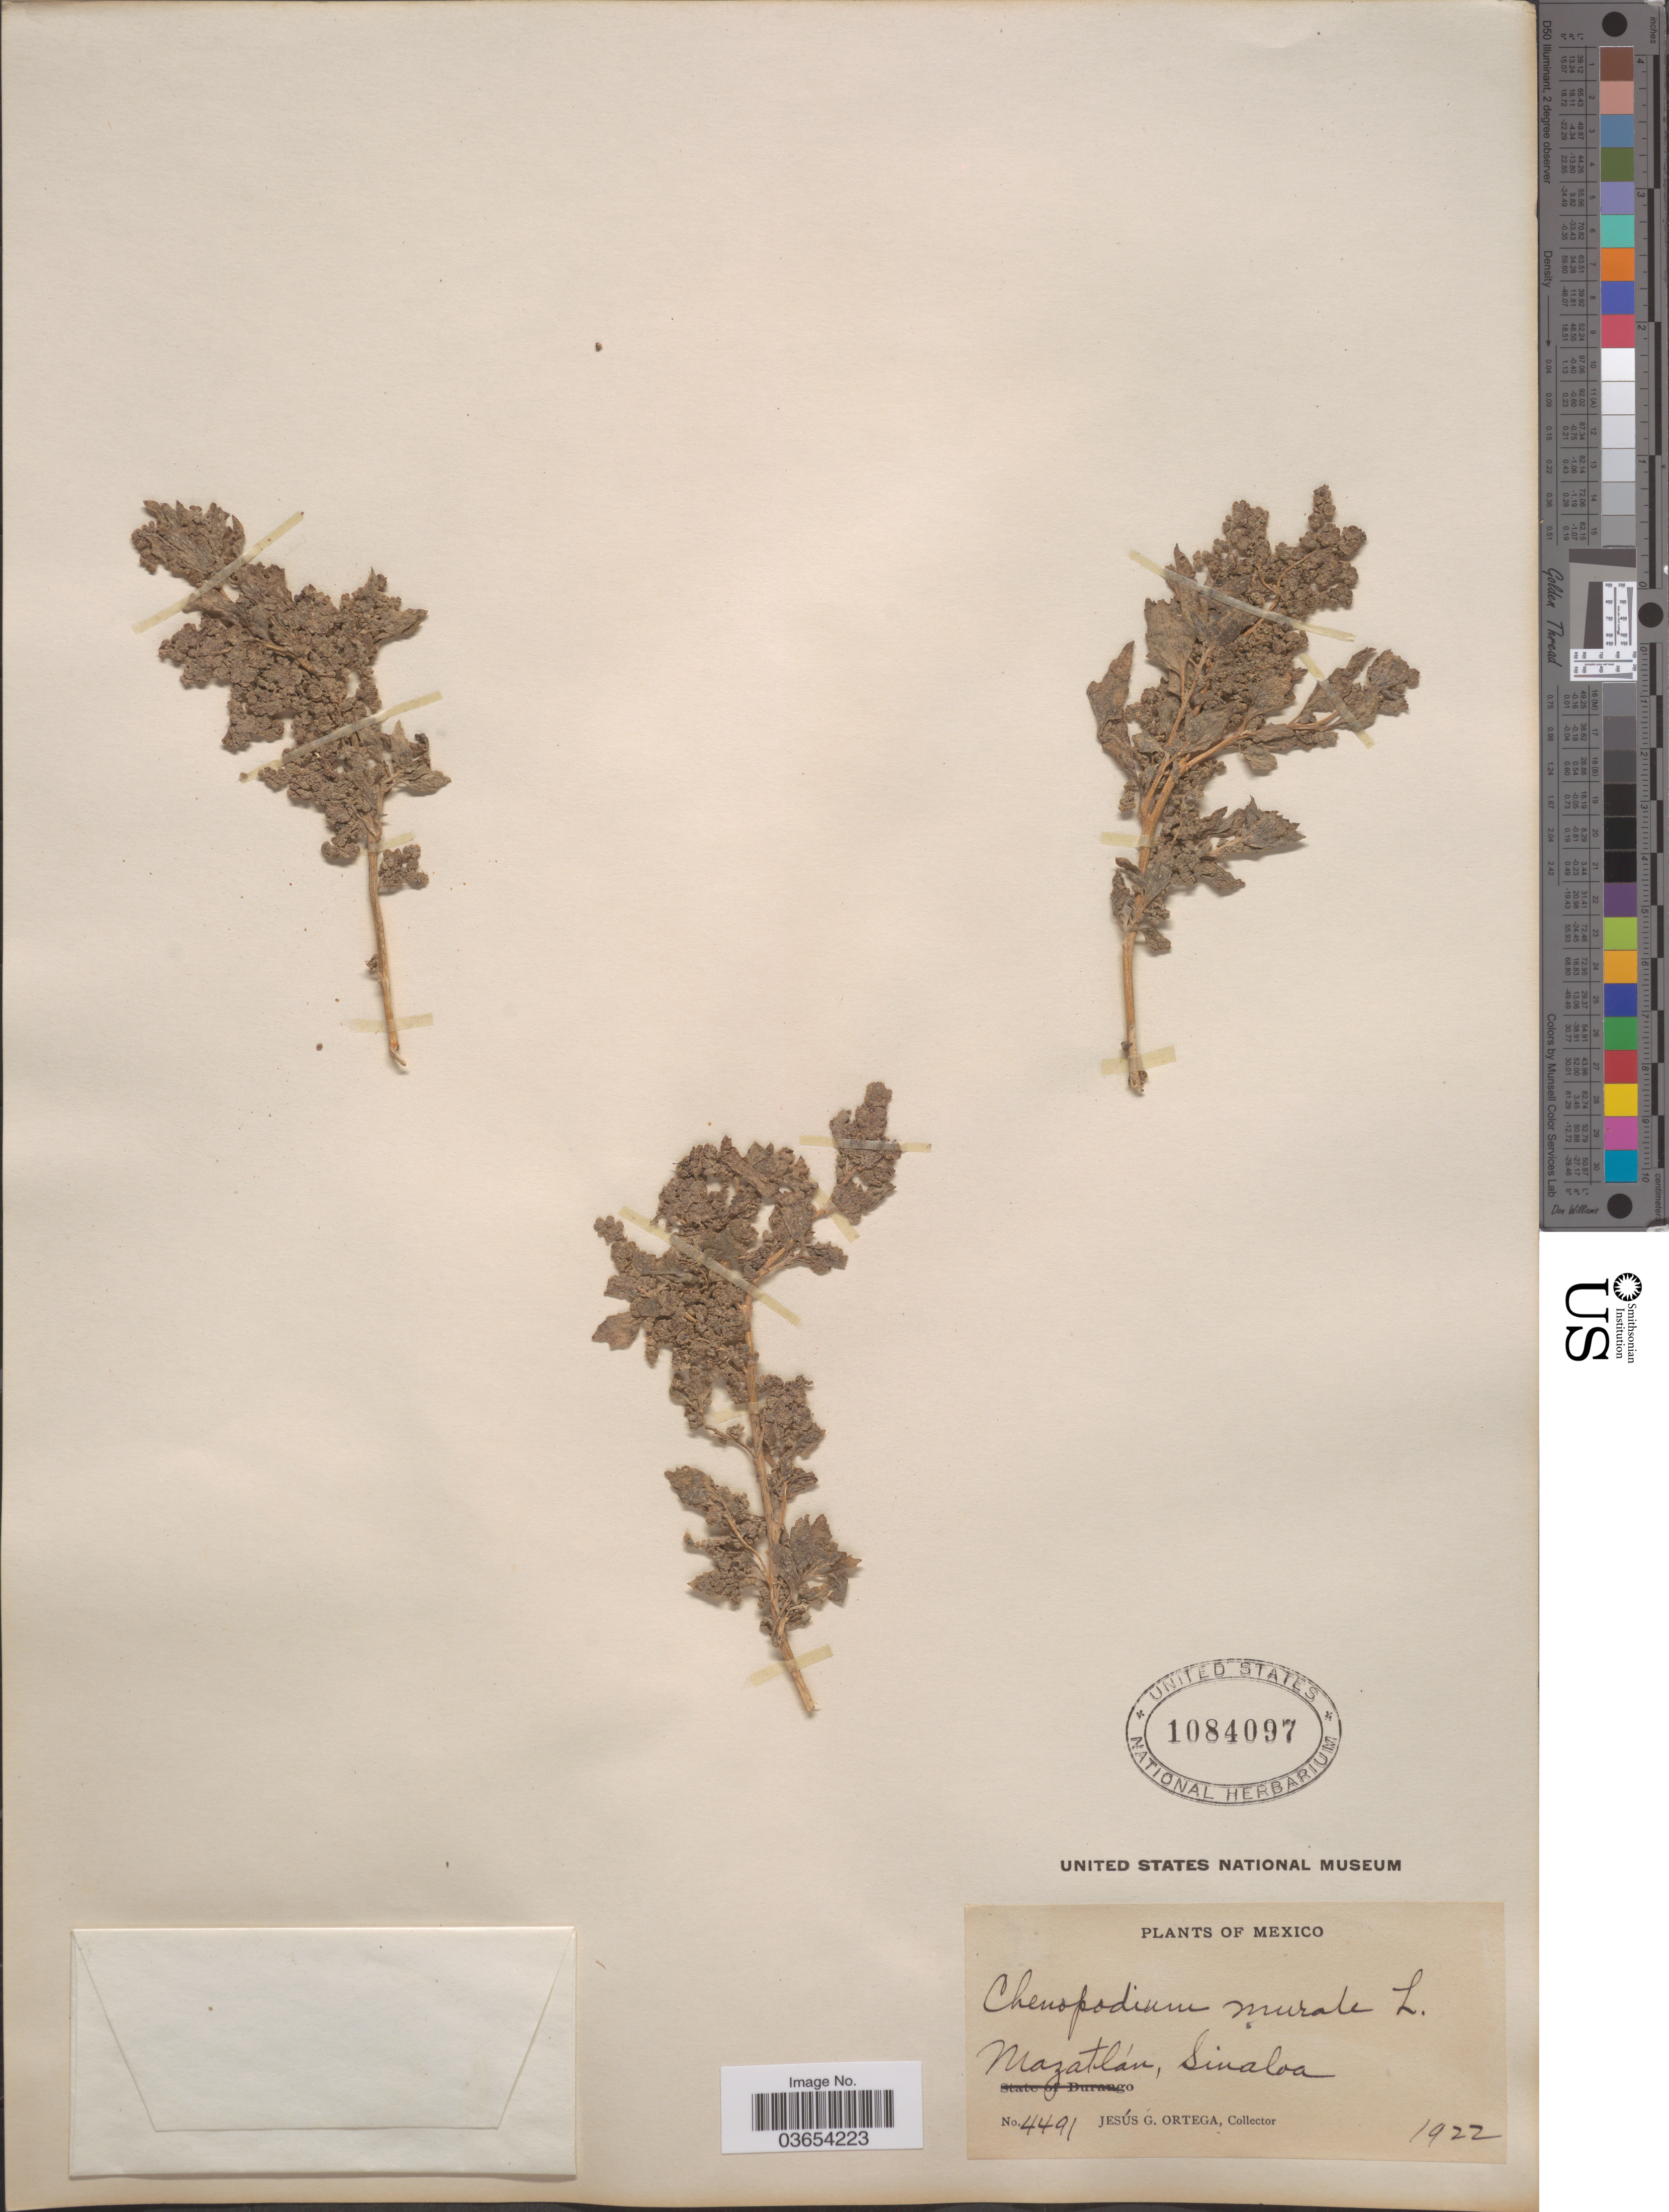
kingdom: Plantae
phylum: Tracheophyta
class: Magnoliopsida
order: Caryophyllales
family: Amaranthaceae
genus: Chenopodium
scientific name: Chenopodium murale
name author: L.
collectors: J. Ortega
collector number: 4491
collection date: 1922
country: Mexico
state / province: Sinaloa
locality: Mazatlán.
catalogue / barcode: US 1084097